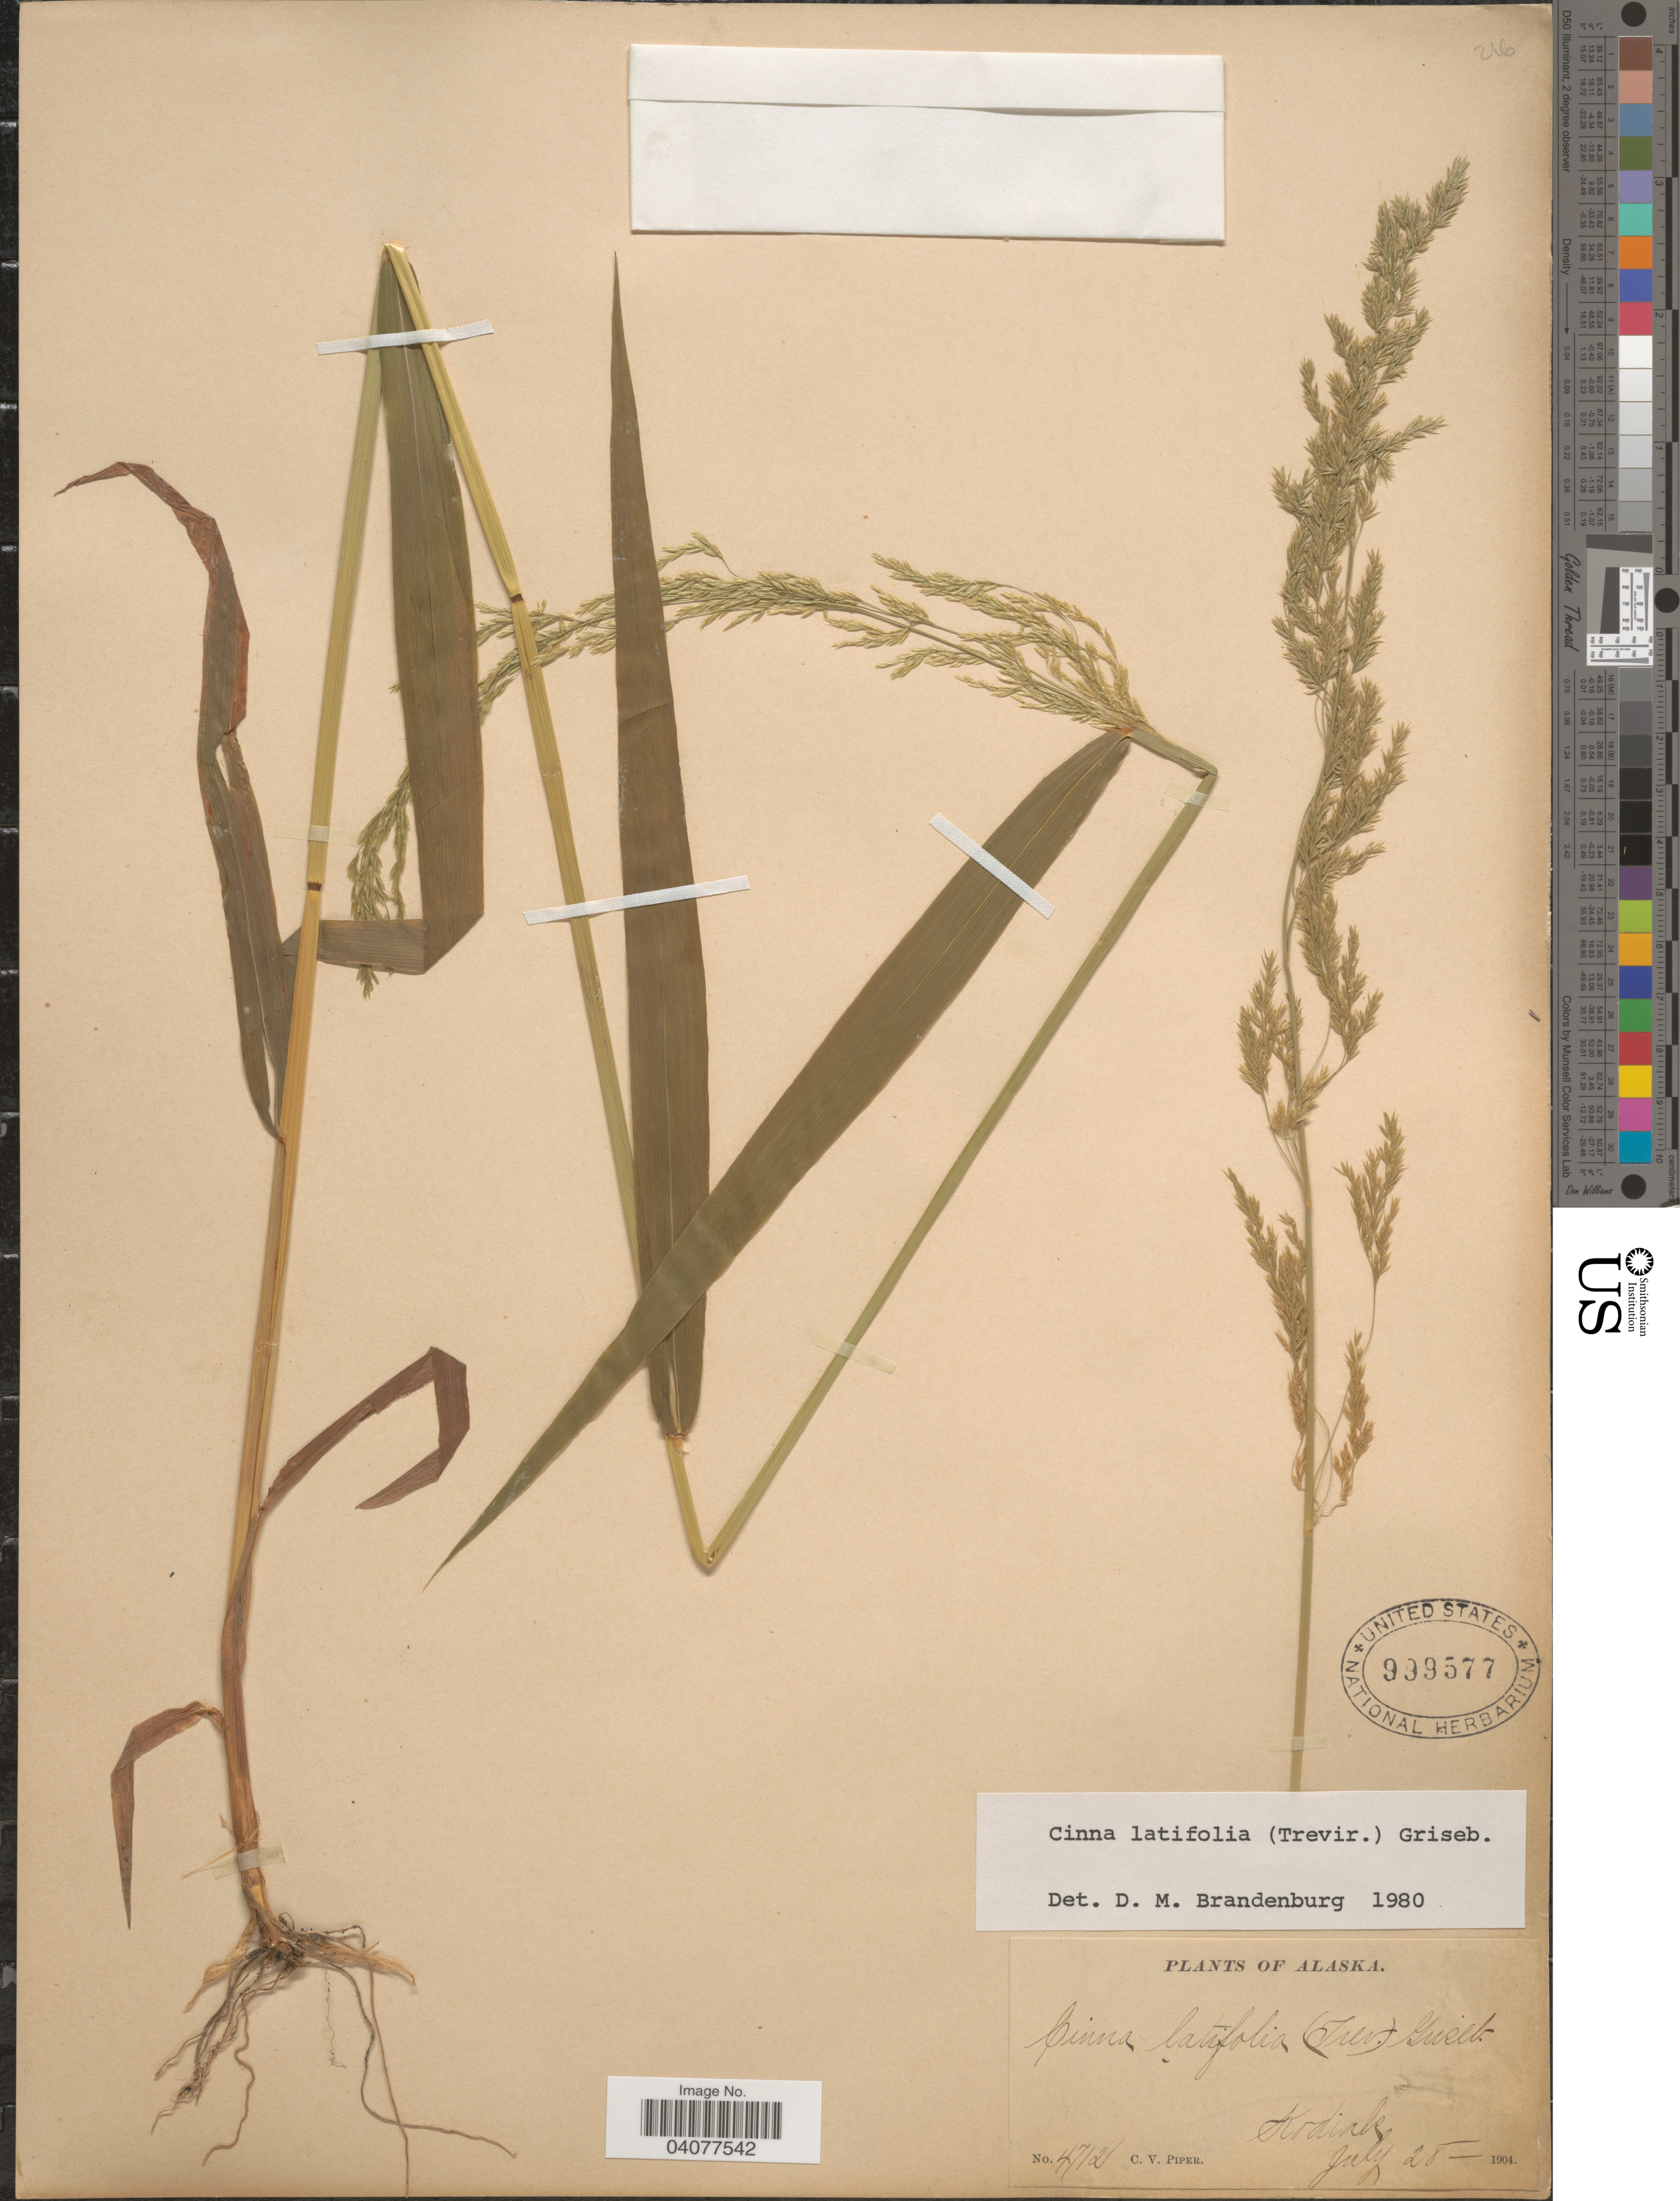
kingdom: Plantae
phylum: Tracheophyta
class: Liliopsida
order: Poales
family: Poaceae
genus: Cinna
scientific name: Cinna latifolia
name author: (Trevir. ex Goeppert) Griseb.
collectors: C. V. Piper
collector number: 4712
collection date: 1904-07-28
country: United States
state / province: Alaska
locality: Kodiak.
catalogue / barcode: US 999577